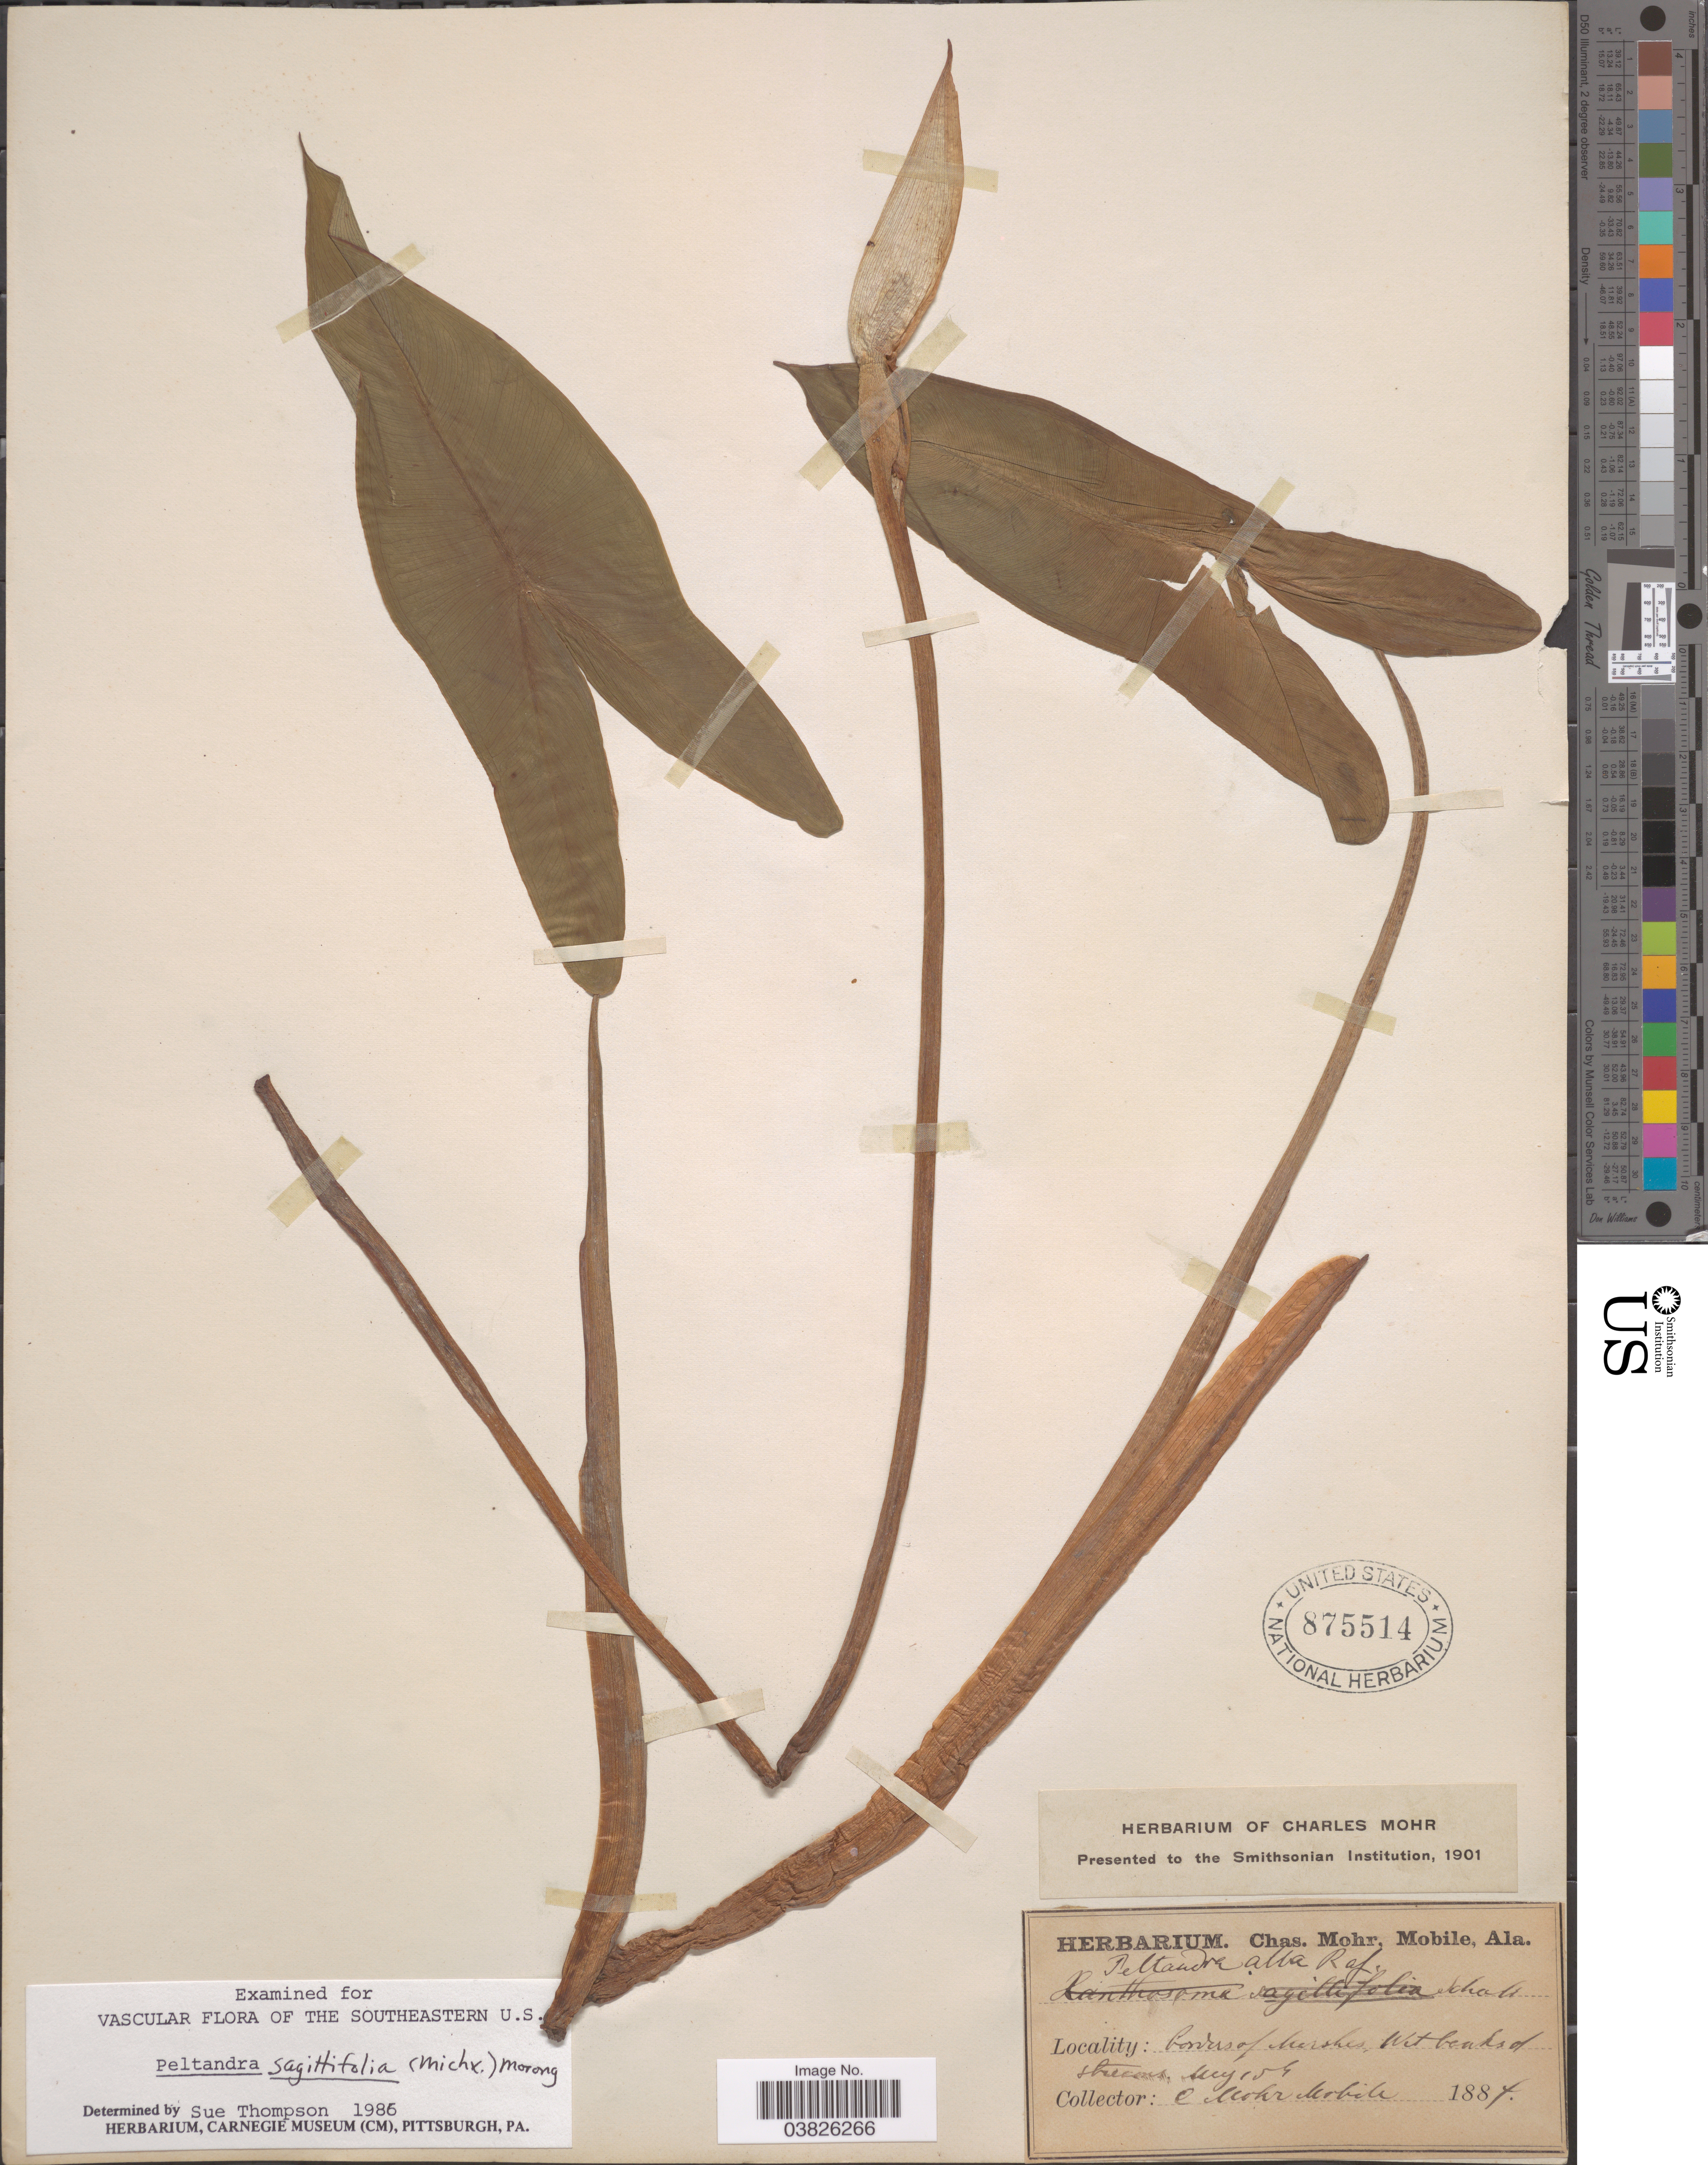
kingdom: Plantae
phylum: Tracheophyta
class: Liliopsida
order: Alismatales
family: Araceae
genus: Peltandra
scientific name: Peltandra sagittifolia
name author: (Michx.) Morong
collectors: Mohr, C. T. (herbarium)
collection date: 1884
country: United States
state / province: Alabama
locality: Mobile.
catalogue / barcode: US 875514